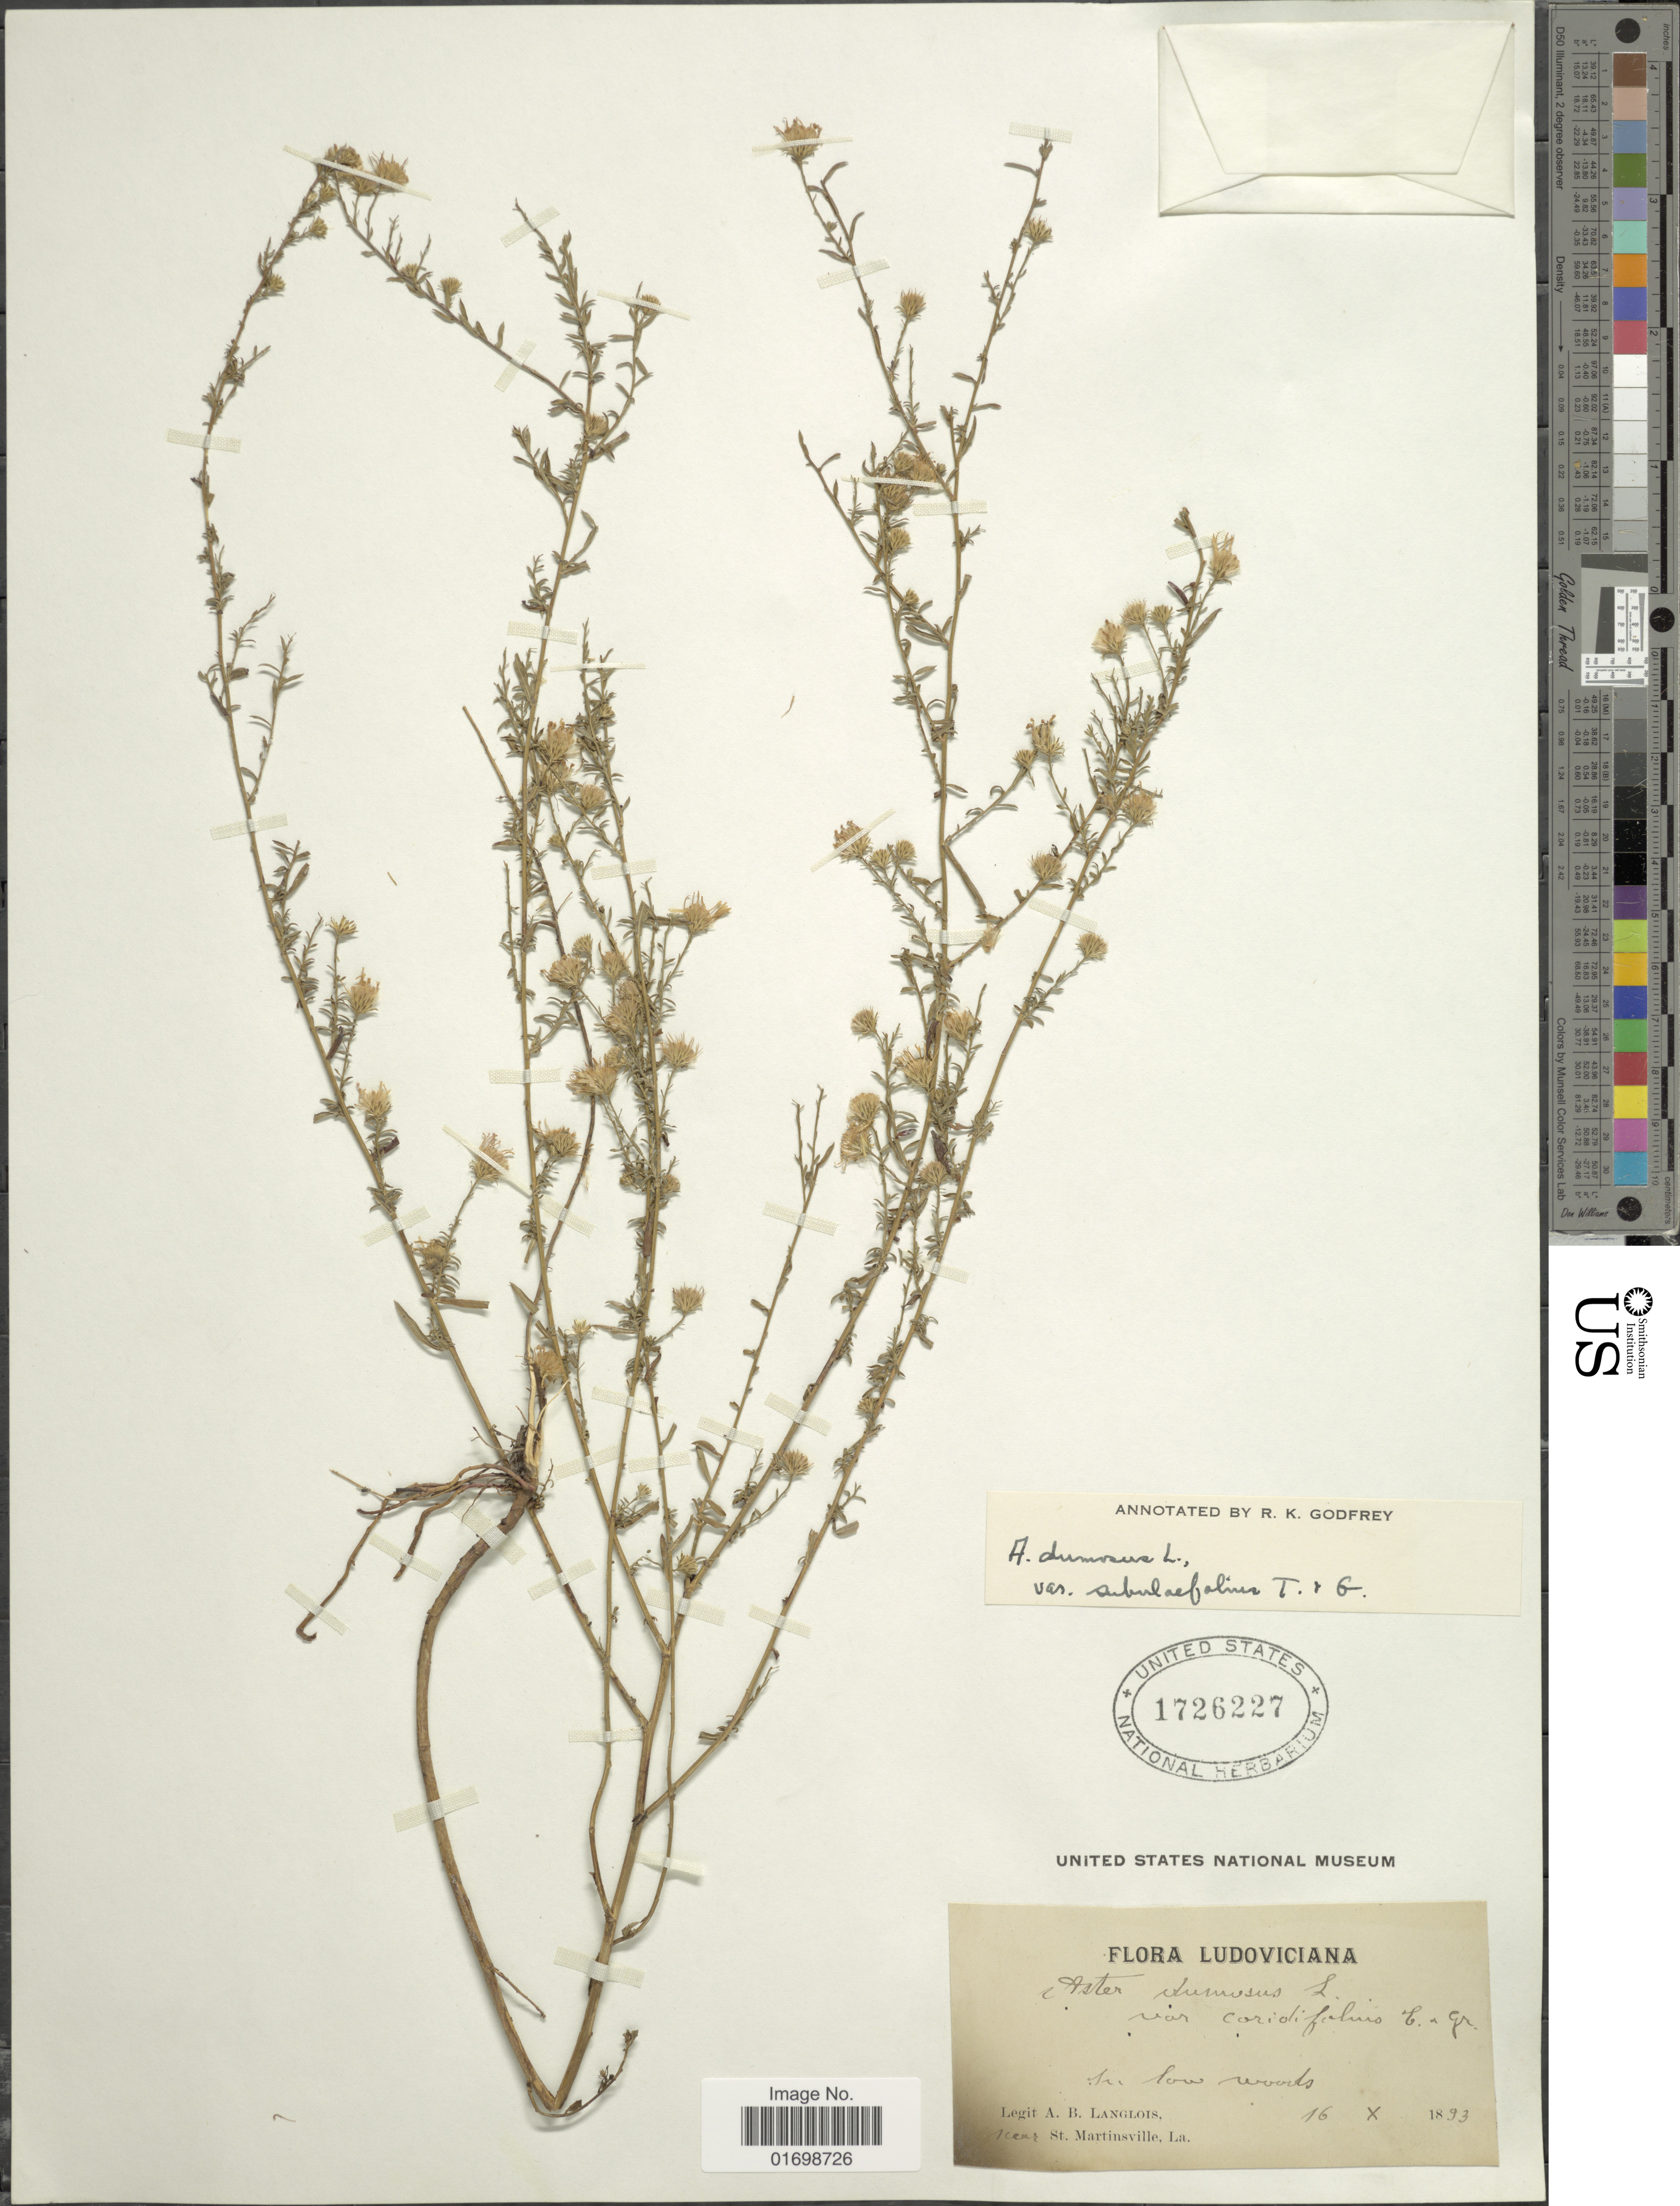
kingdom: Plantae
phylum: Tracheophyta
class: Magnoliopsida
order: Asterales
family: Asteraceae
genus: Symphyotrichum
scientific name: Symphyotrichum dumosum var. subulifolium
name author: (Torr. & A. Gray) G.L. Nesom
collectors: A. Langlois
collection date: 1893-10-16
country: United States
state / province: Louisiana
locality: Near St. Martinsville.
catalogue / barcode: US 1726227